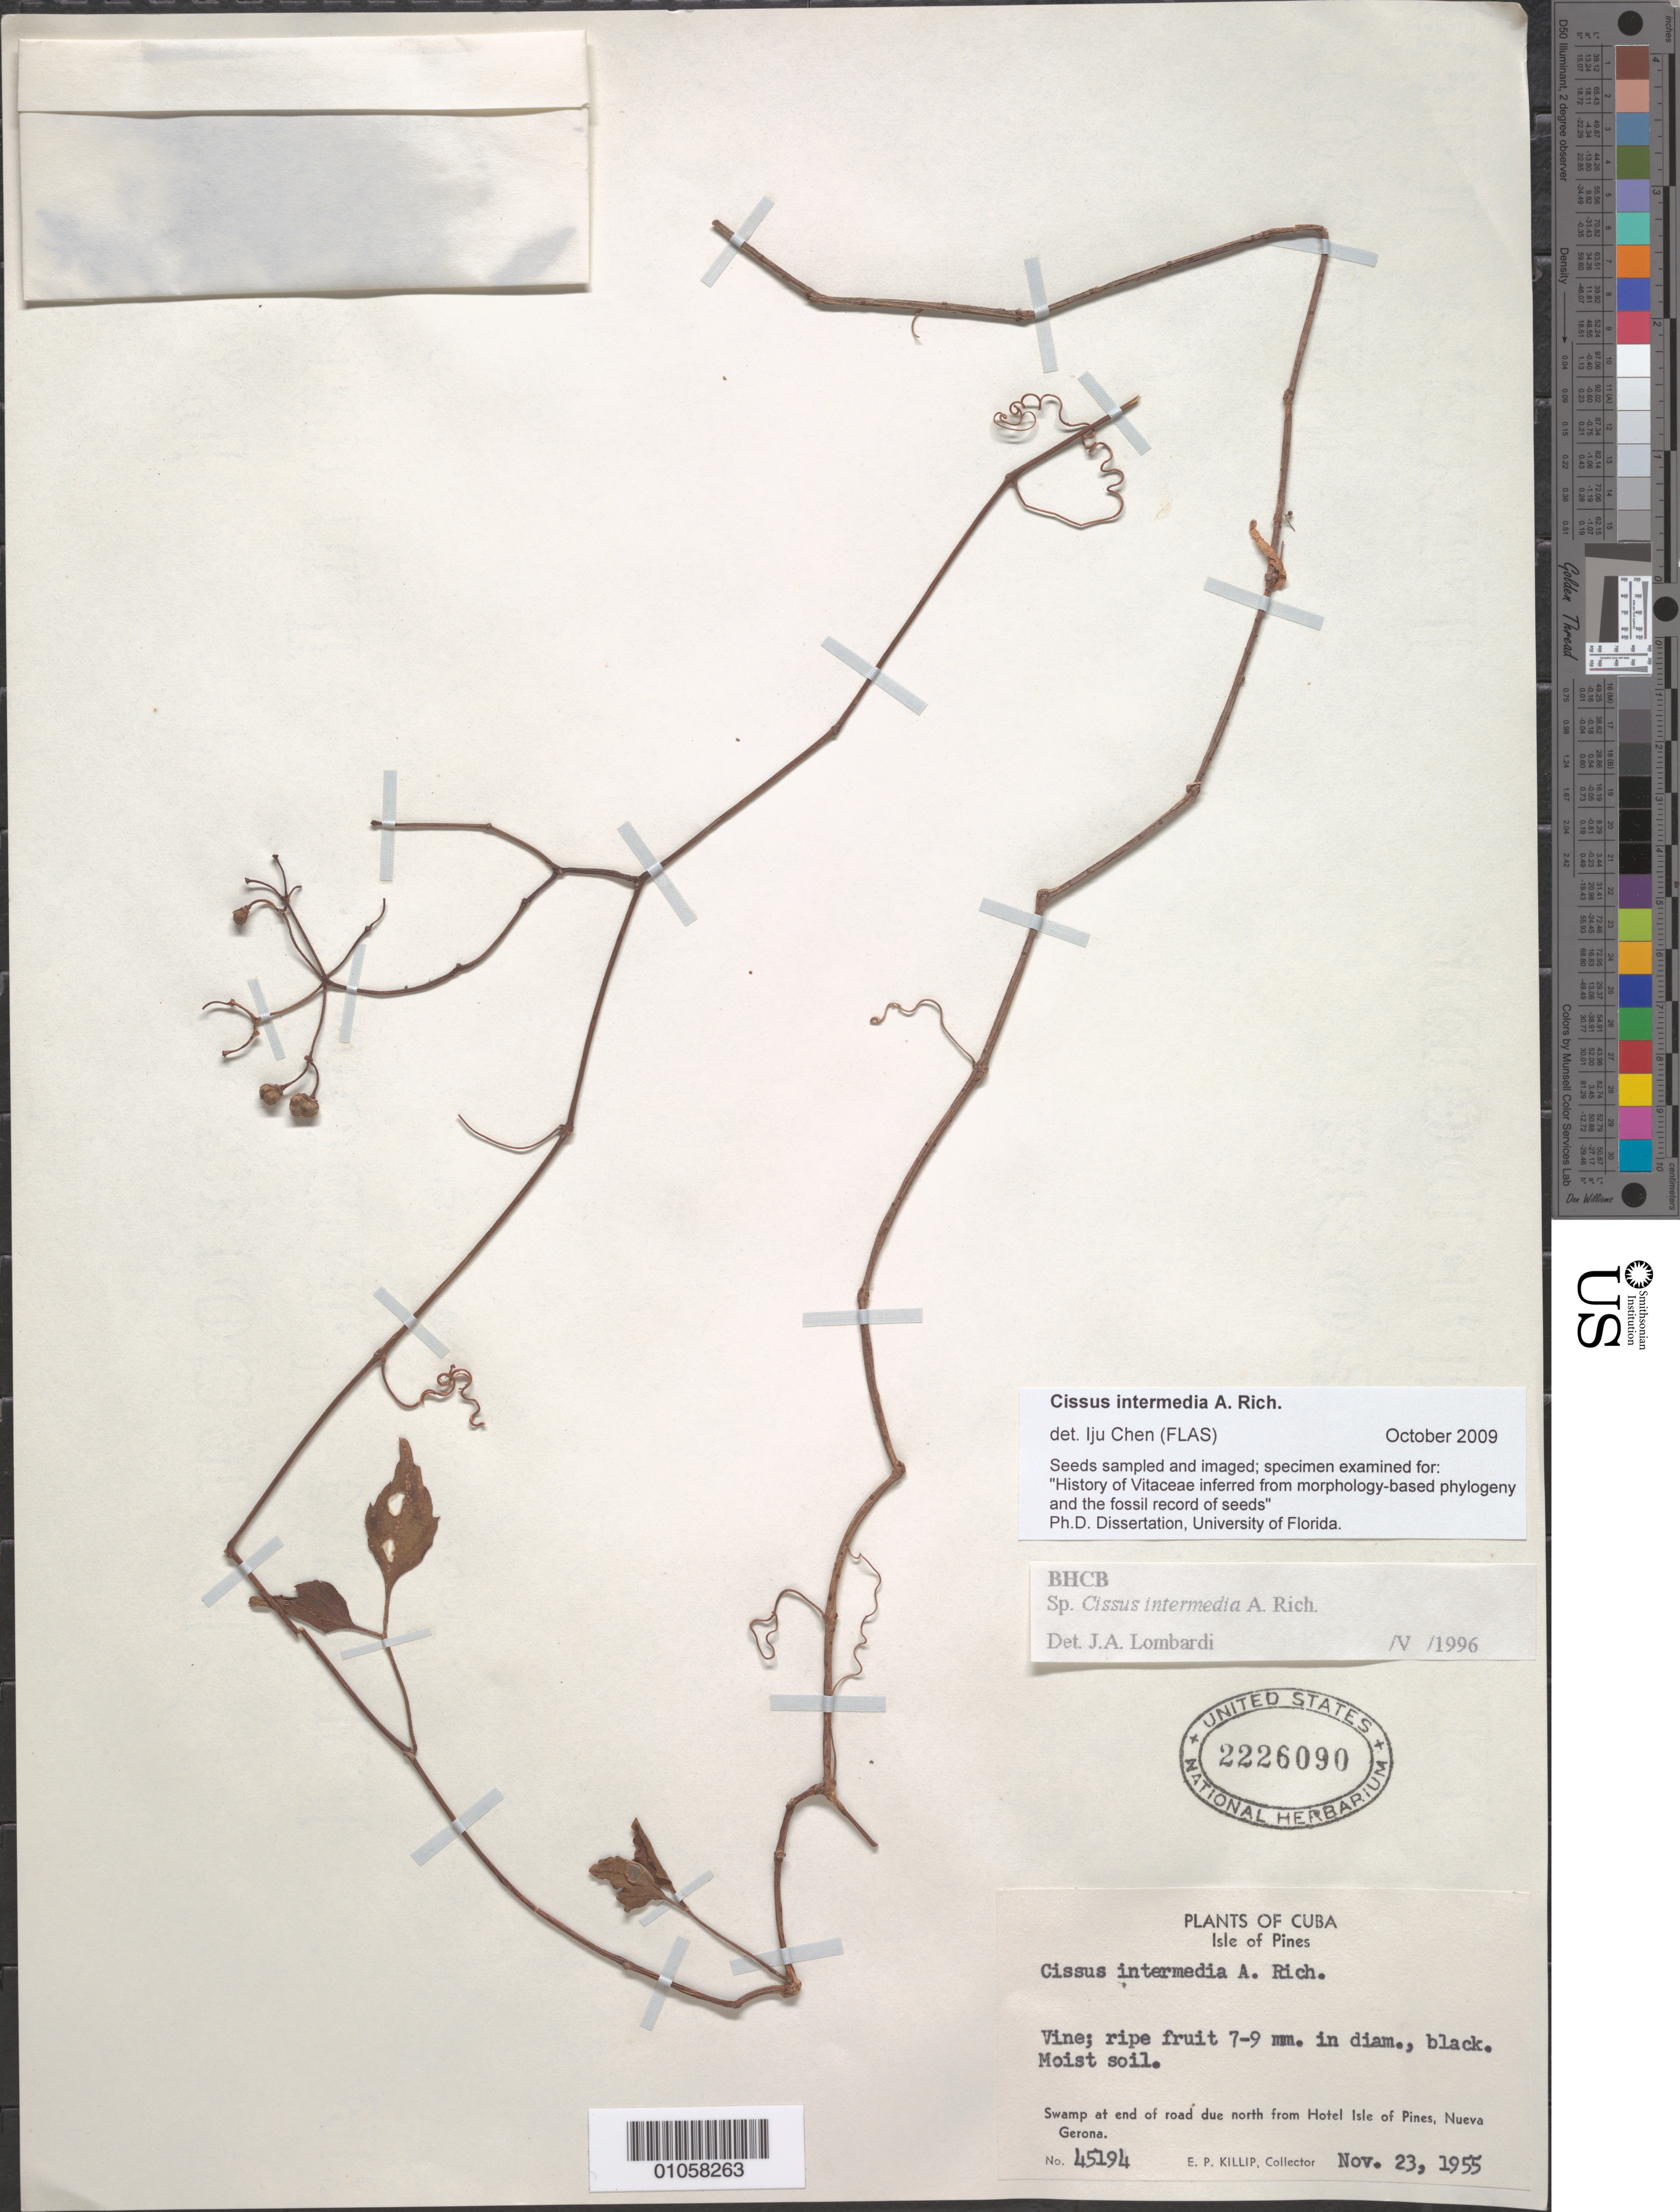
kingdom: Plantae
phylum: Tracheophyta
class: Magnoliopsida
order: Vitales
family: Vitaceae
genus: Cissus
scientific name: Cissus intermedia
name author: A. Rich.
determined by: Chen, I.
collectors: E. P. Killip & I. Chen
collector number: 45194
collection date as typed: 23 Nov 1955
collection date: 1955-11-23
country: Cuba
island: Isla de la Juventud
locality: Nueva Gerona, hotel Isle of Pines, due north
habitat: Swamp at end of road. Moist soil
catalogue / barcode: US 2226090